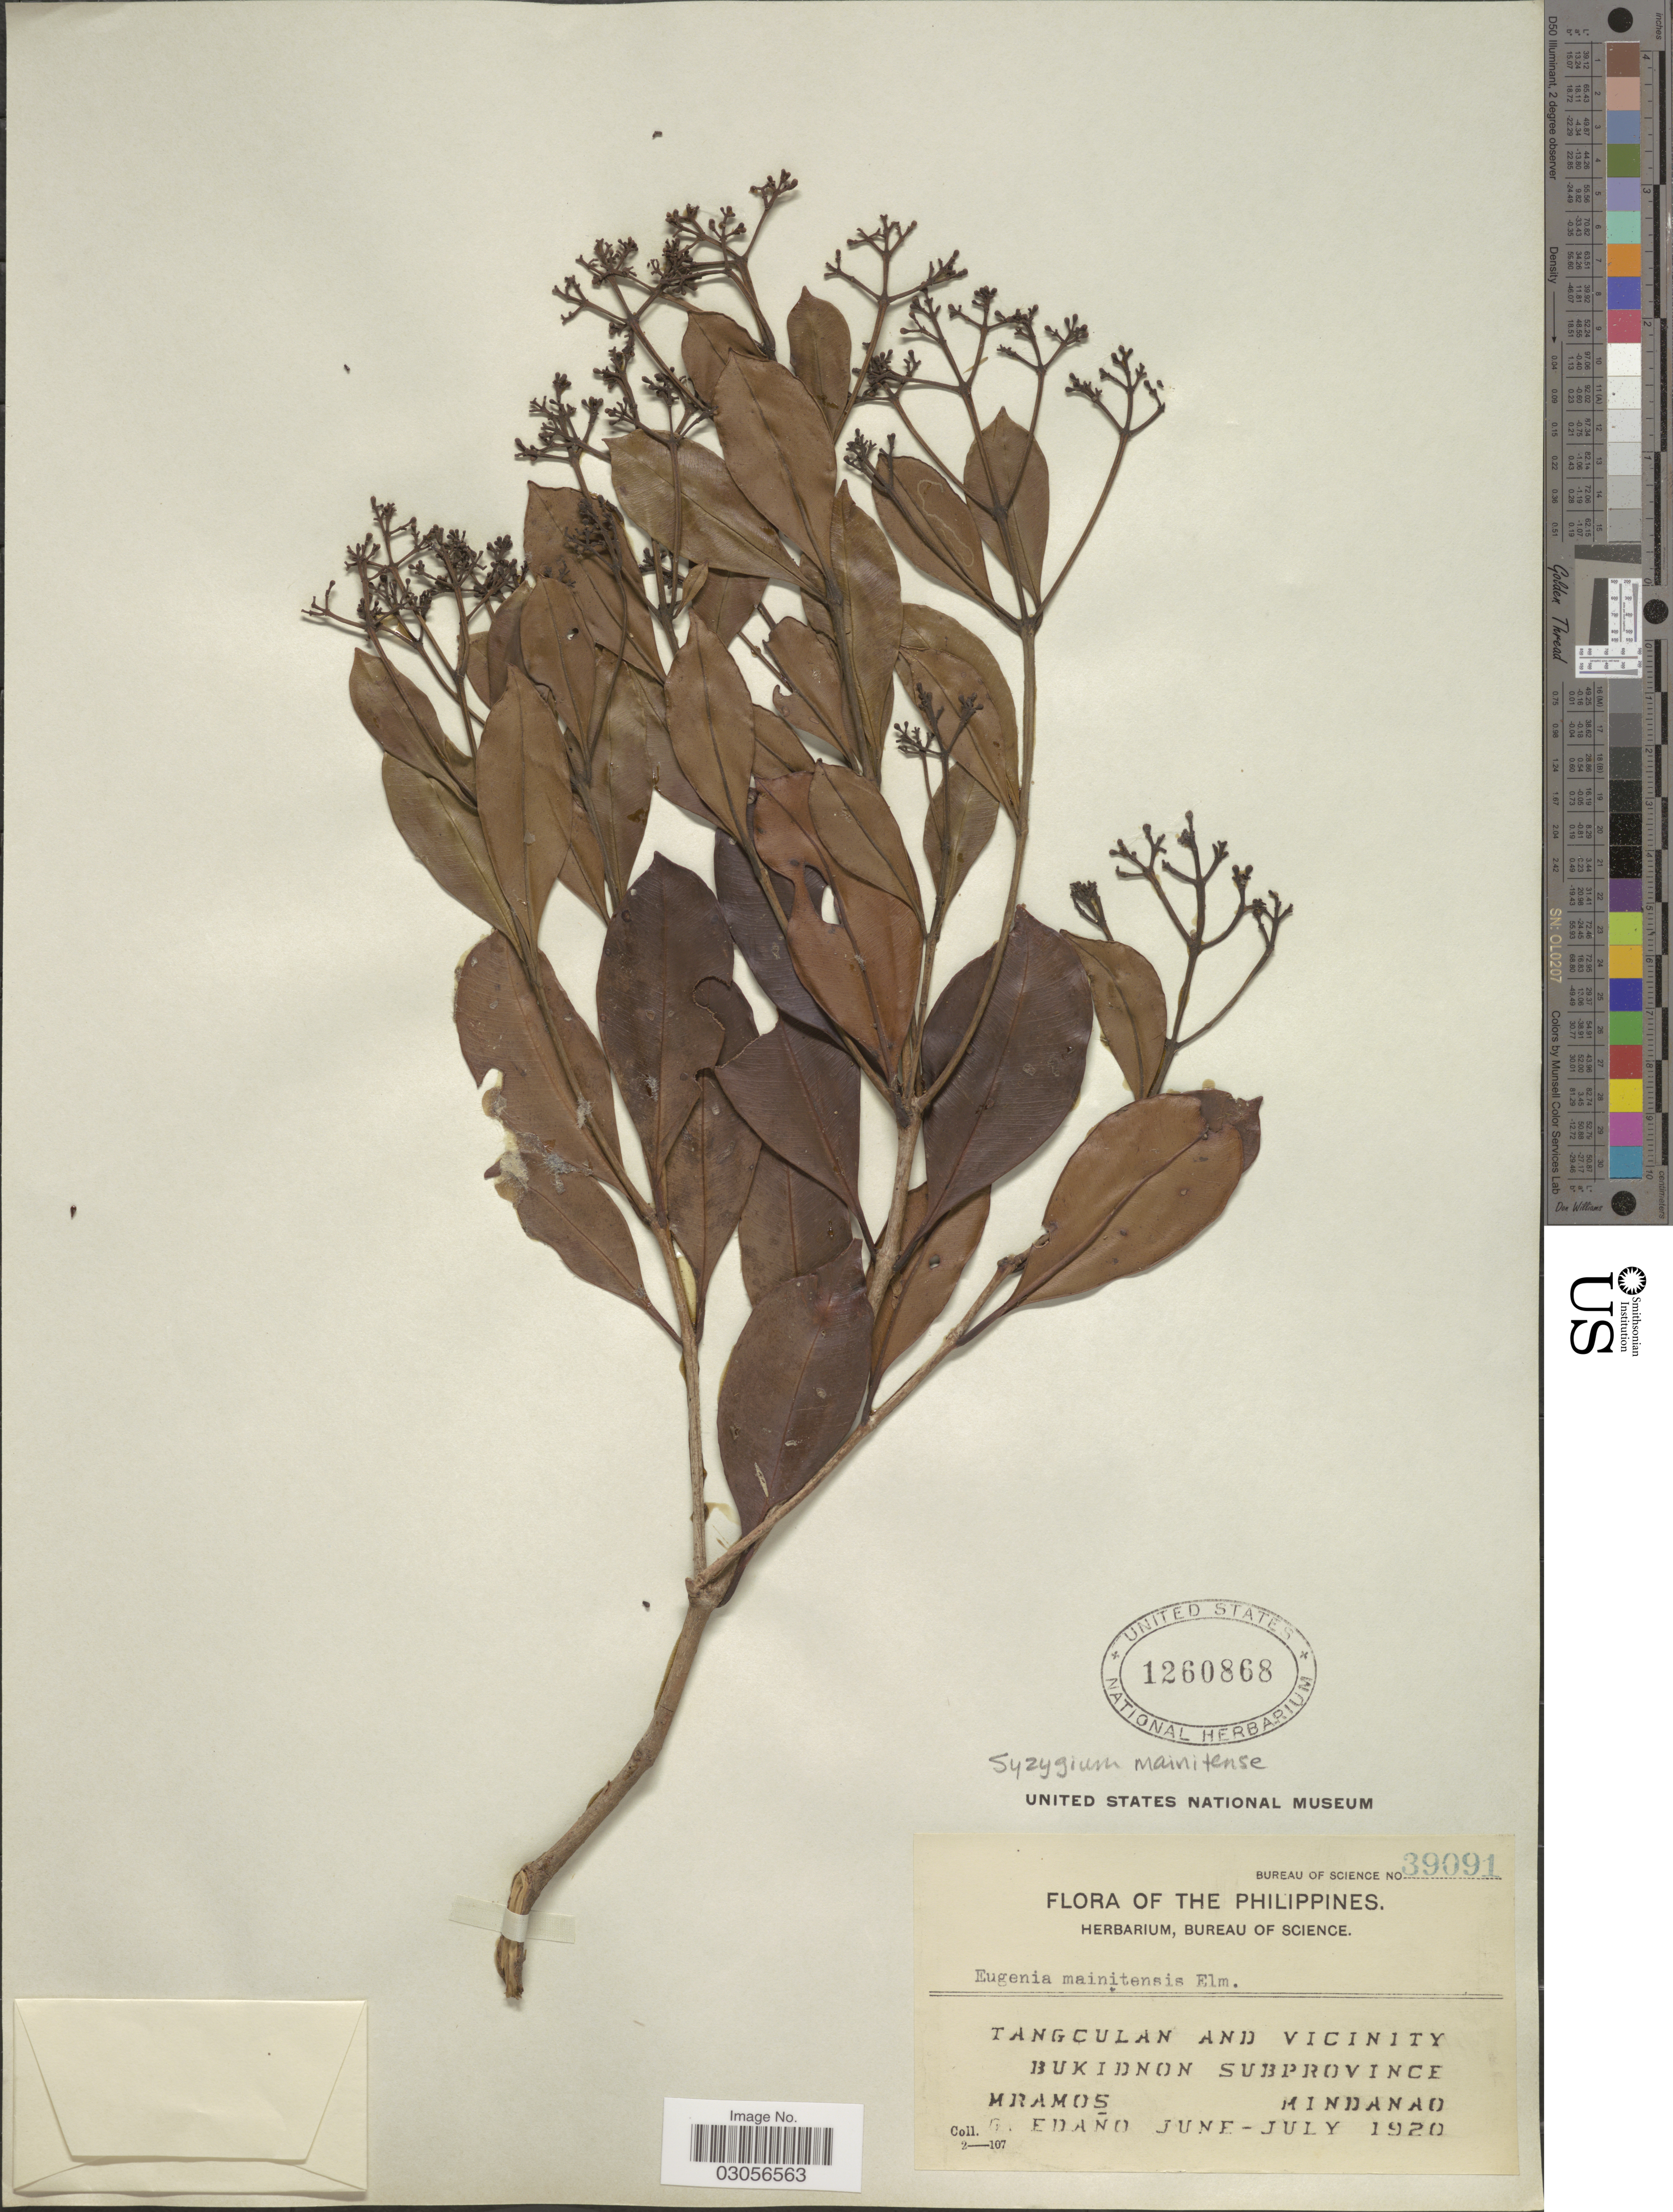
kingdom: Plantae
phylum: Tracheophyta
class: Magnoliopsida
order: Myrtales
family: Myrtaceae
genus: Syzygium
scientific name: Syzygium mainitense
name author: (Elmer) Merr.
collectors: M. Ramos & G. Edaño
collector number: Bureau of science 39091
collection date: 1920-06/1920-07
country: Philippines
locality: Tangculan and vicinity, Bukidon Subprovince, Mindanao.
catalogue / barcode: US 1260868